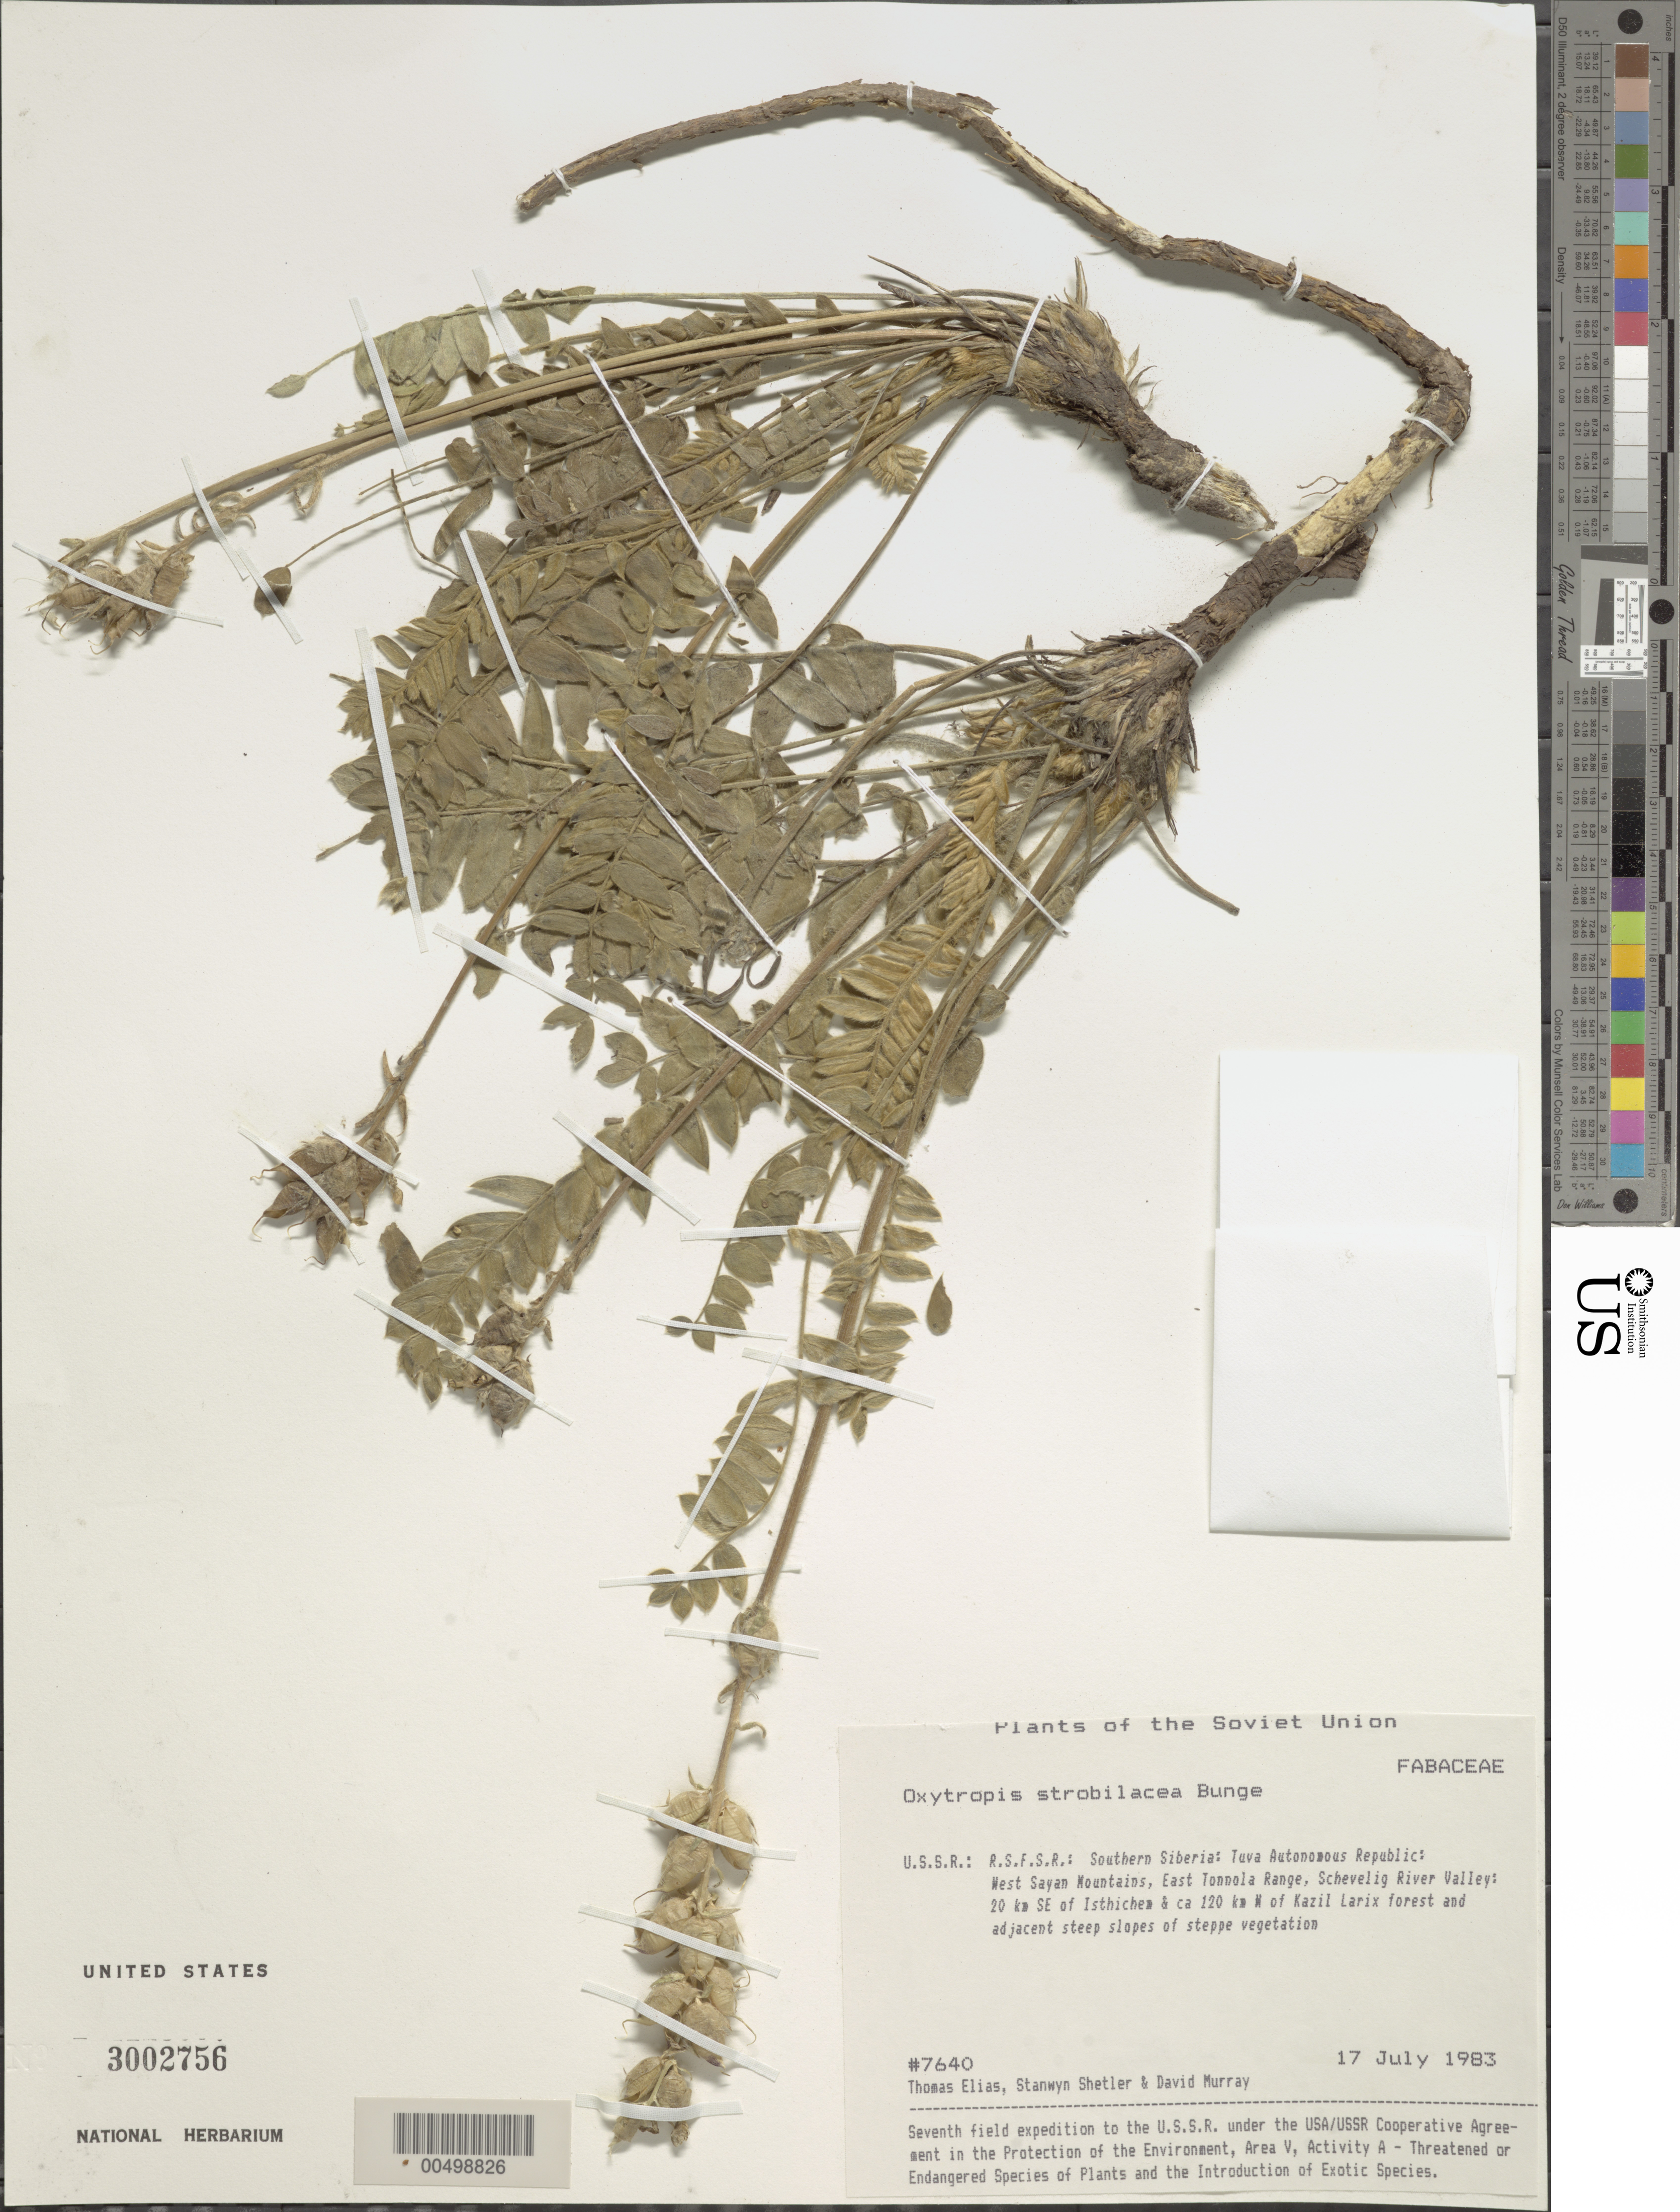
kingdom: Plantae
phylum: Tracheophyta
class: Magnoliopsida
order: Fabales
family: Fabaceae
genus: Oxytropis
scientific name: Oxytropis strobilacea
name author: Bunge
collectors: T. Elias, S. Shetler & D. F. Murray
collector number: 7640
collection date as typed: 17 Jul 1983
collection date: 1983-07-17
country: Russian Federation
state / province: Tuva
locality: West Sayan Mountains, East Tonnola [Tannu-Ola] Range, Schevelig River Valley, 20 km E of Isthichem [Ishti-Khem], *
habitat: Larix forest and adjacent steep slopes of steppe vegetation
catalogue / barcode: US 3002756